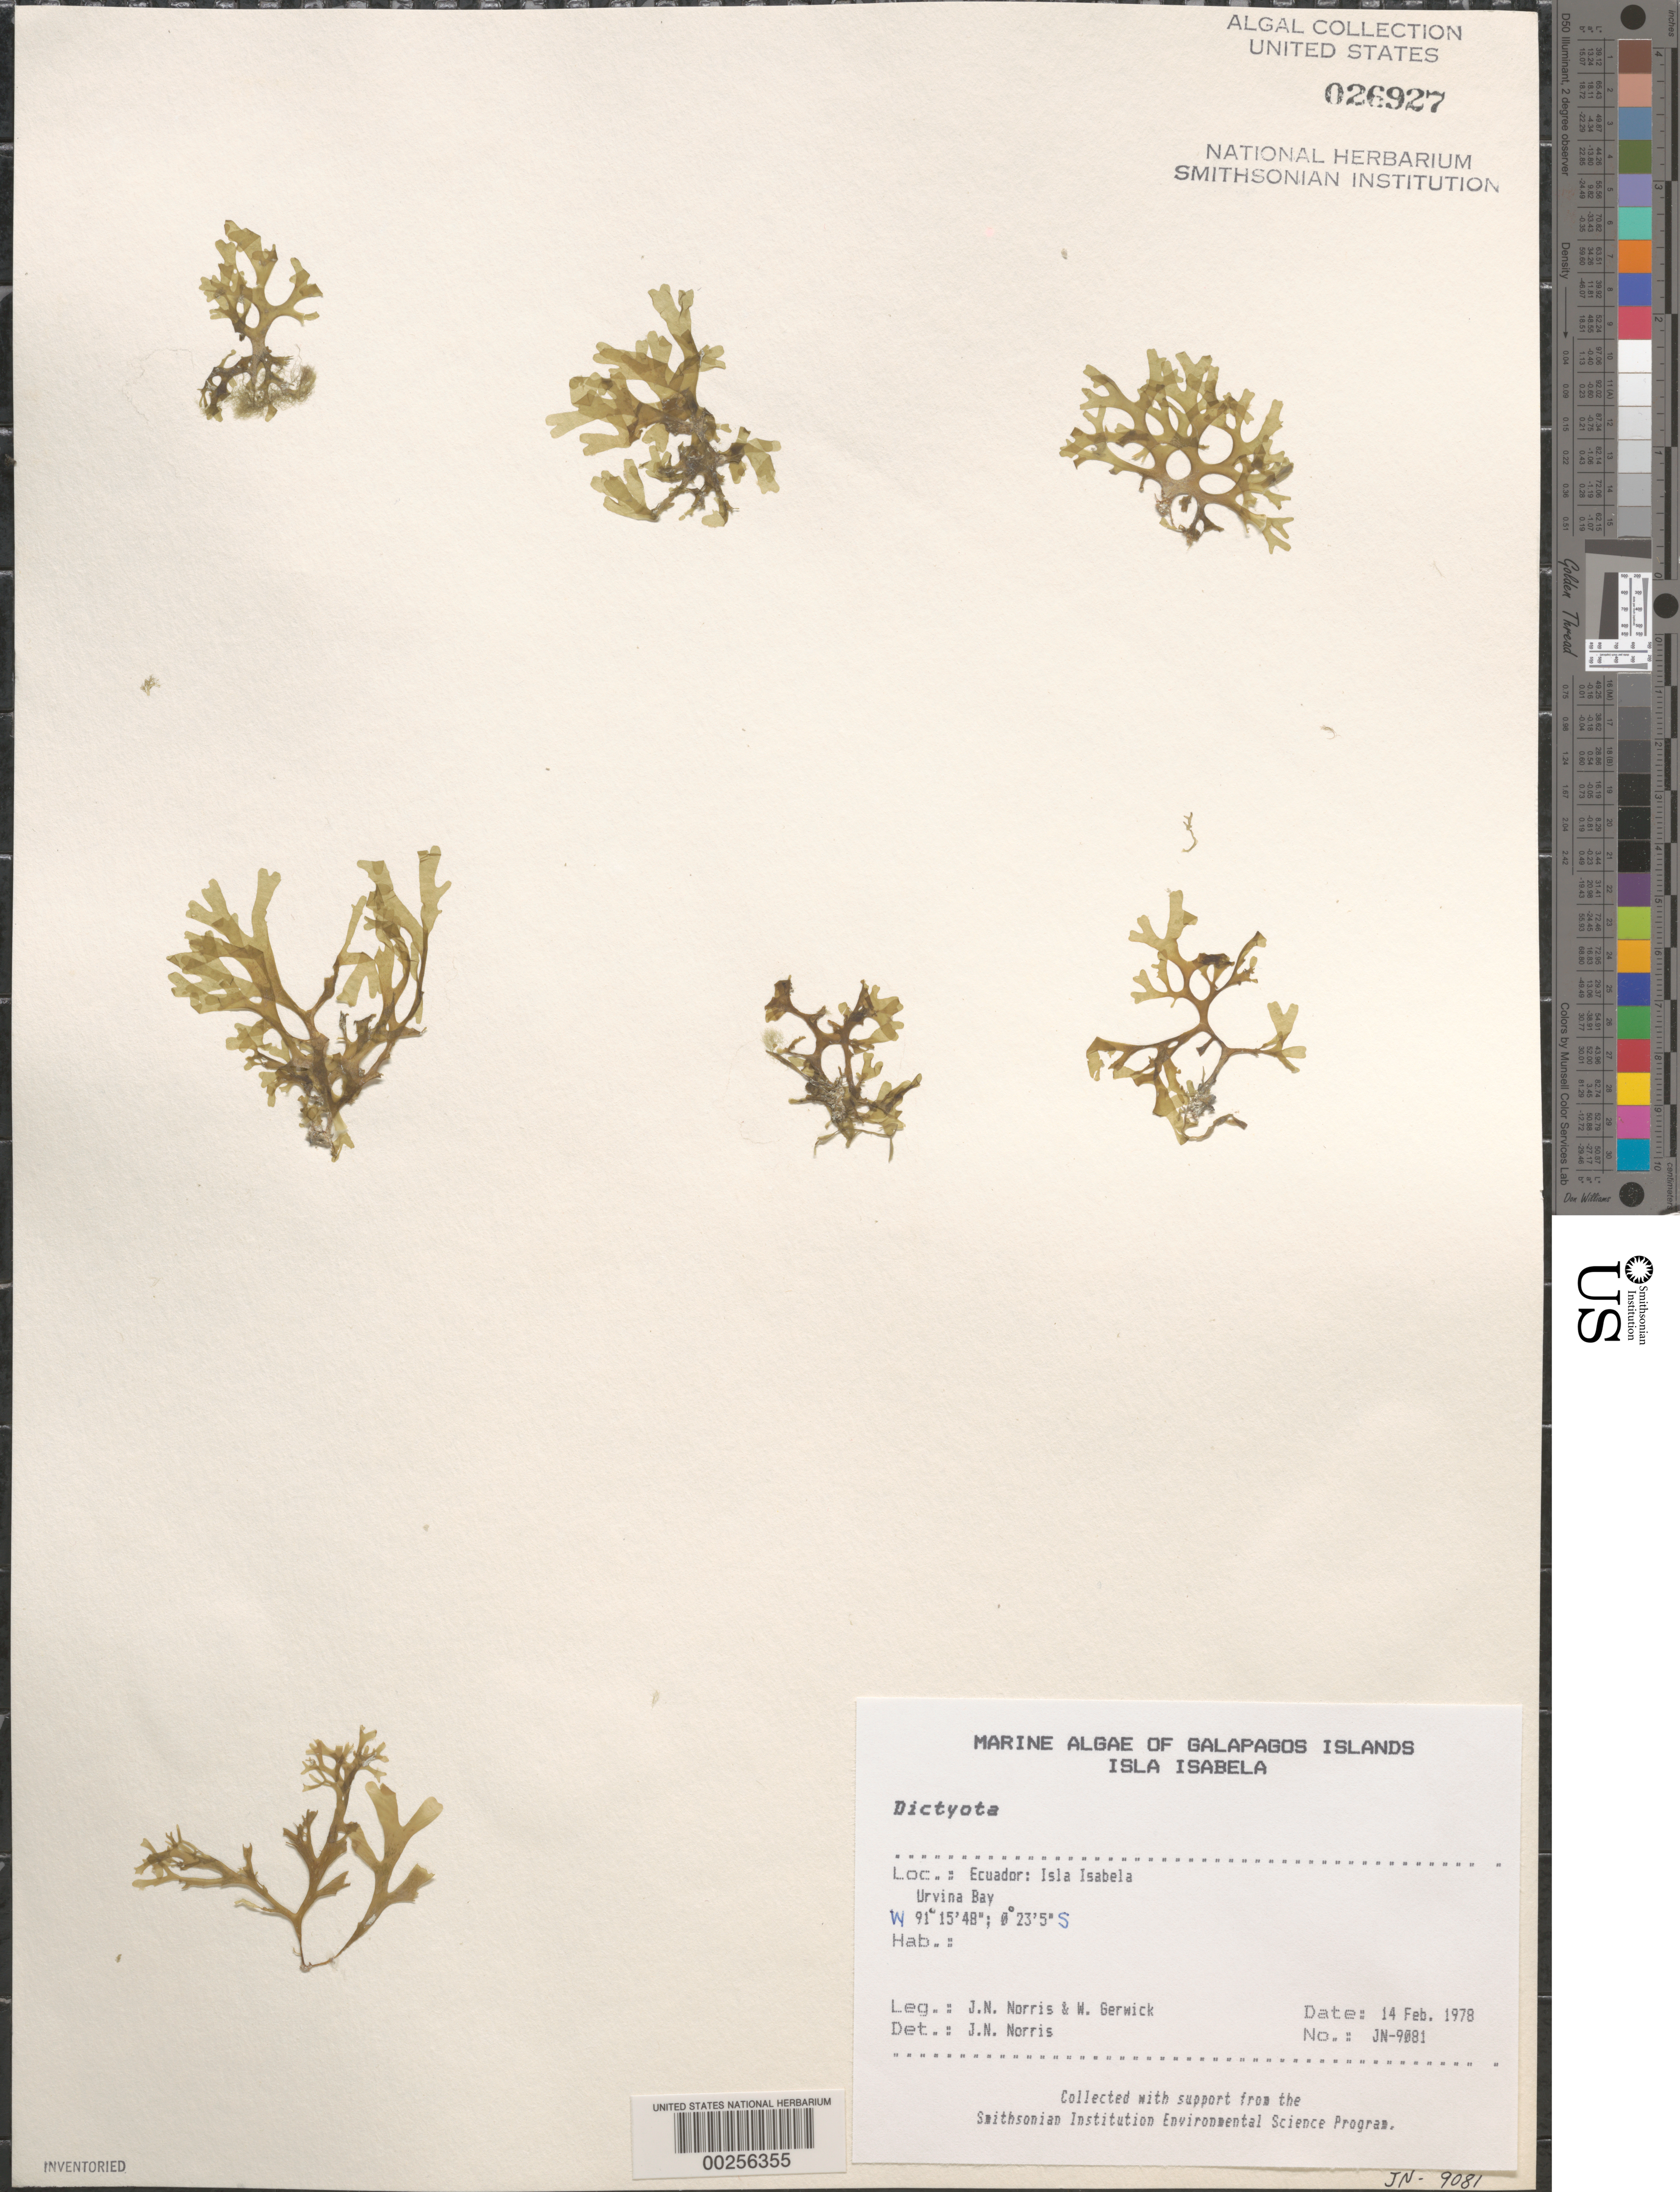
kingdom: Chromista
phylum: Ochrophyta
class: Phaeophyceae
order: Dictyotales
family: Dictyotaceae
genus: Dictyota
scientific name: Dictyota sp.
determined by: Norris, James N.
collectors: J. N. Norris & W. Gerwick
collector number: JN-9081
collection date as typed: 14 Feb 1978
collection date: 1978-02-14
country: Ecuador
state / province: Colón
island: Isabela [Albemarle]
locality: Urvina Bay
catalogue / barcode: US 26927